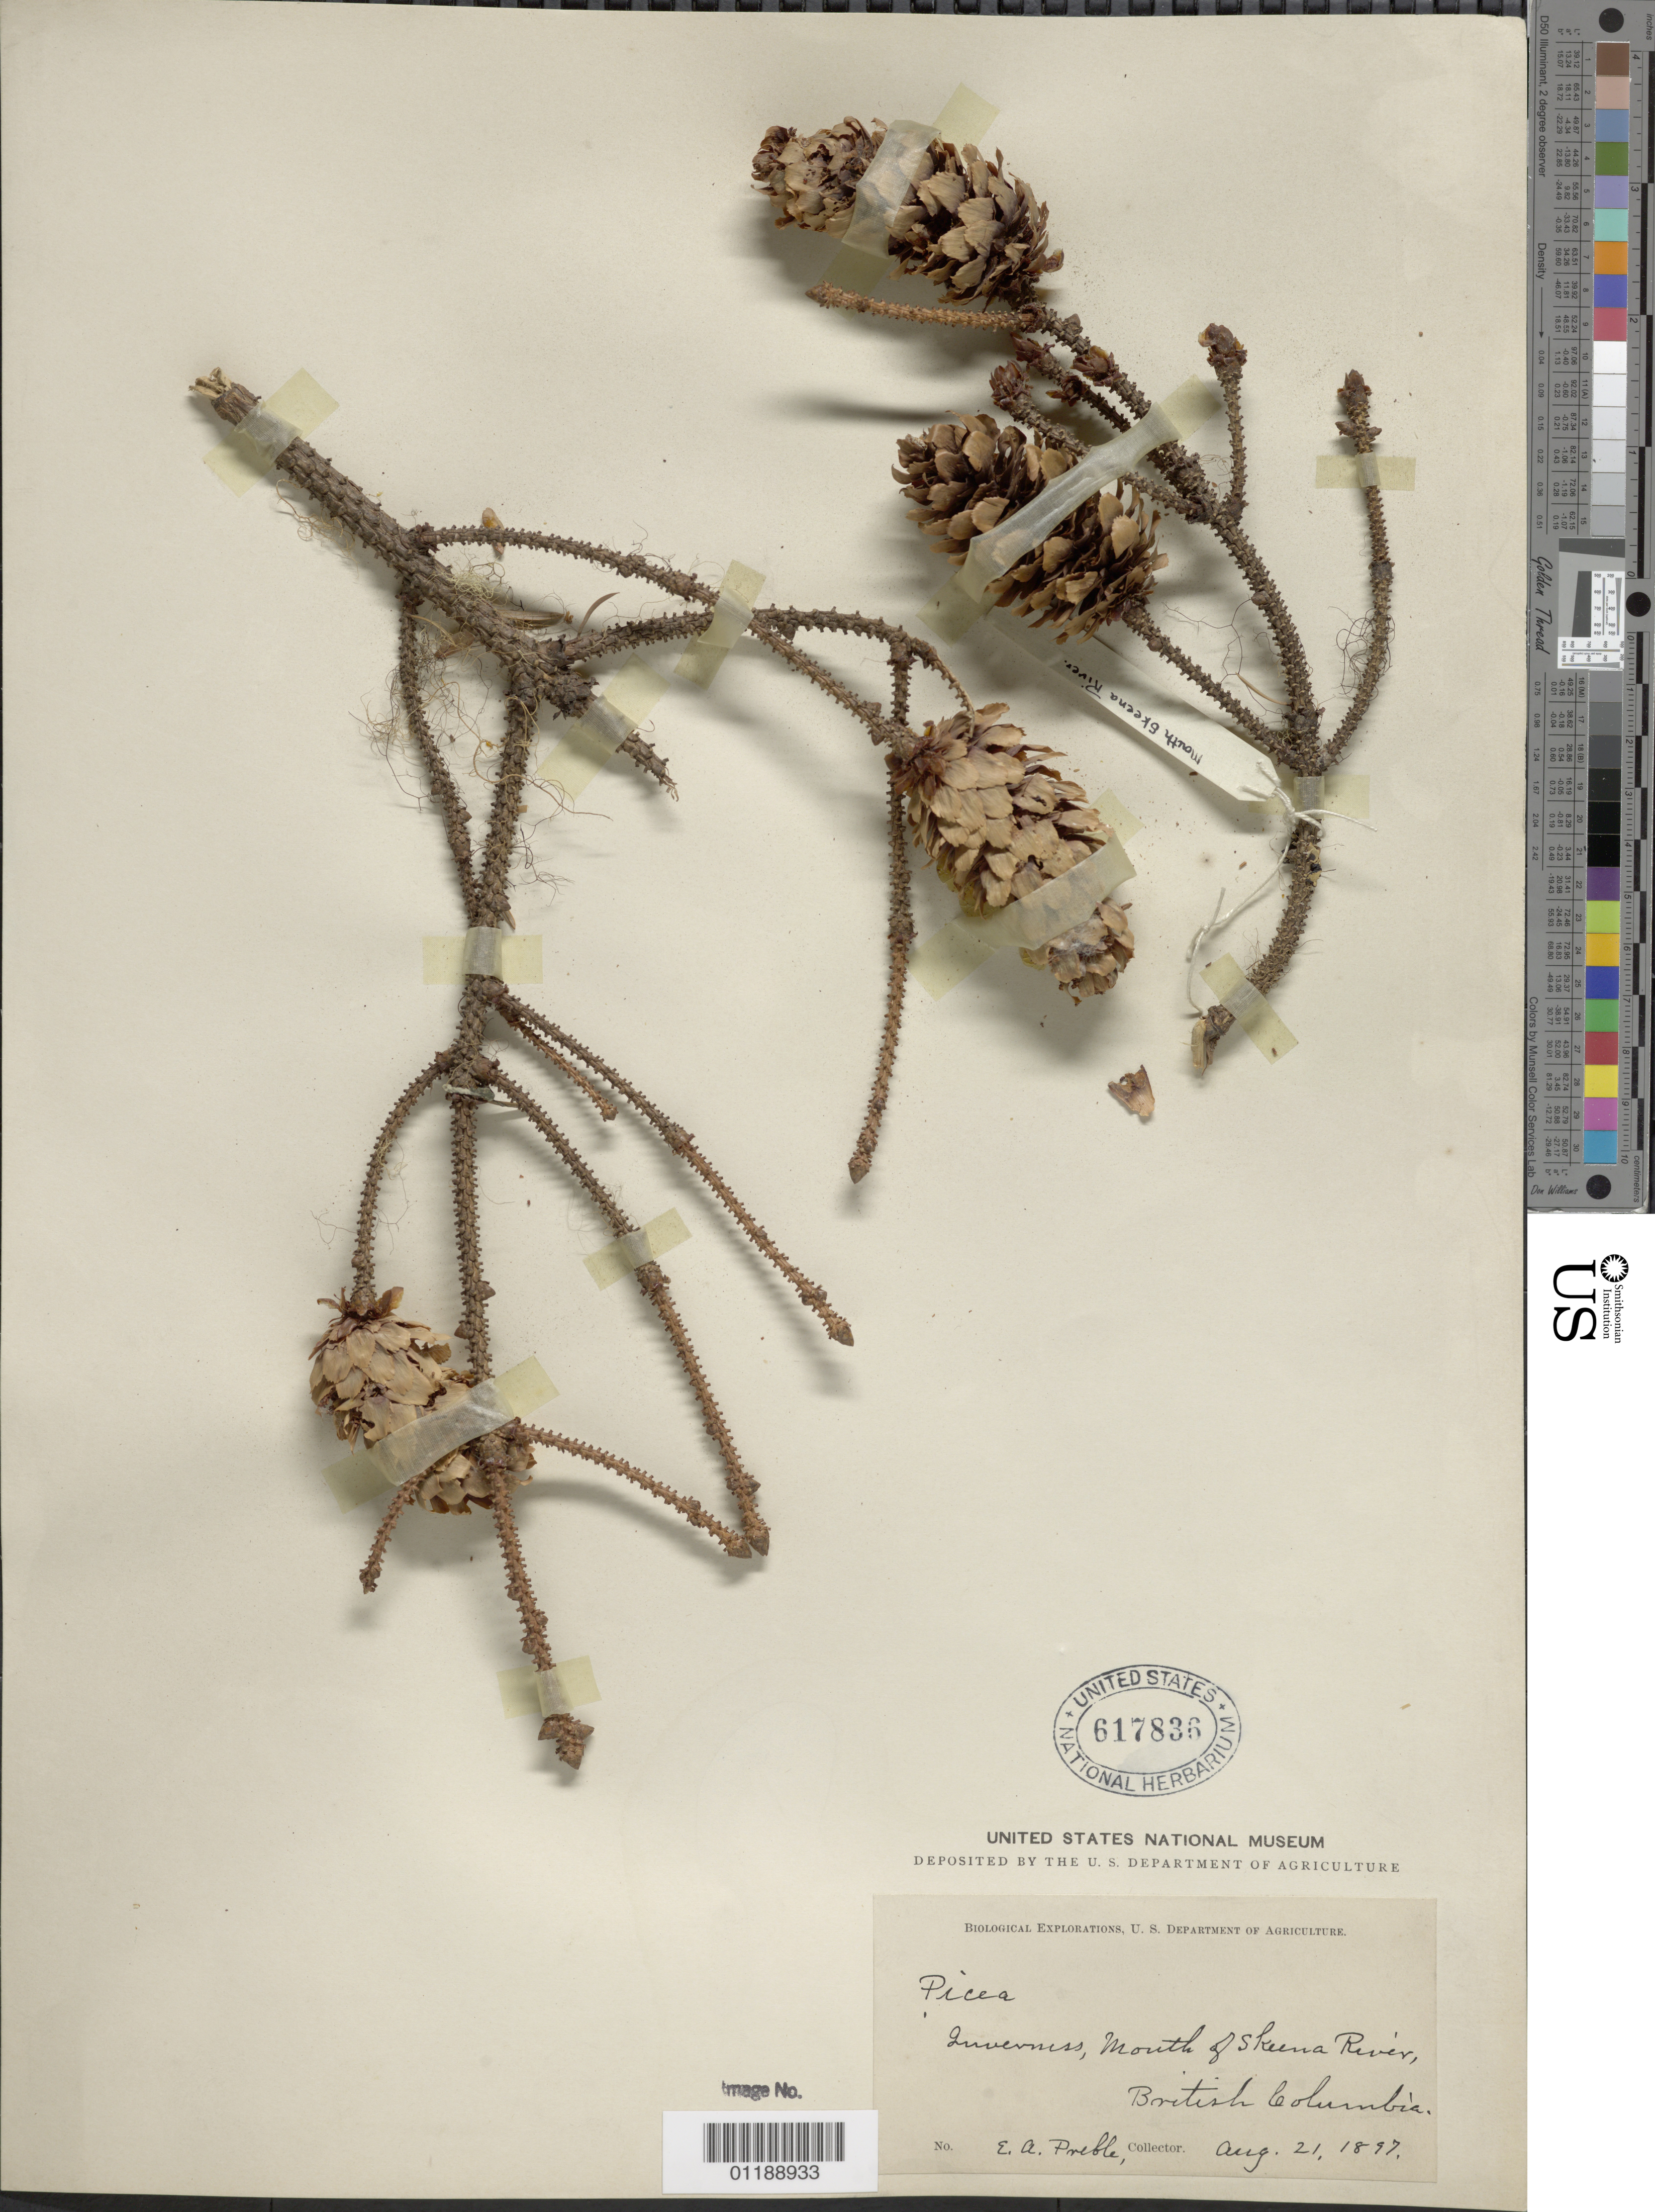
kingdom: Plantae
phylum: Tracheophyta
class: Pinopsida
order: Pinales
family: Pinaceae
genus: Picea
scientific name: Picea sp.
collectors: E. Preble & J. Muir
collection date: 1897-08-21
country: Canada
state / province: British Columbia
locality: Inverness, mouth of Skeena River.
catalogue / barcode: US 617836